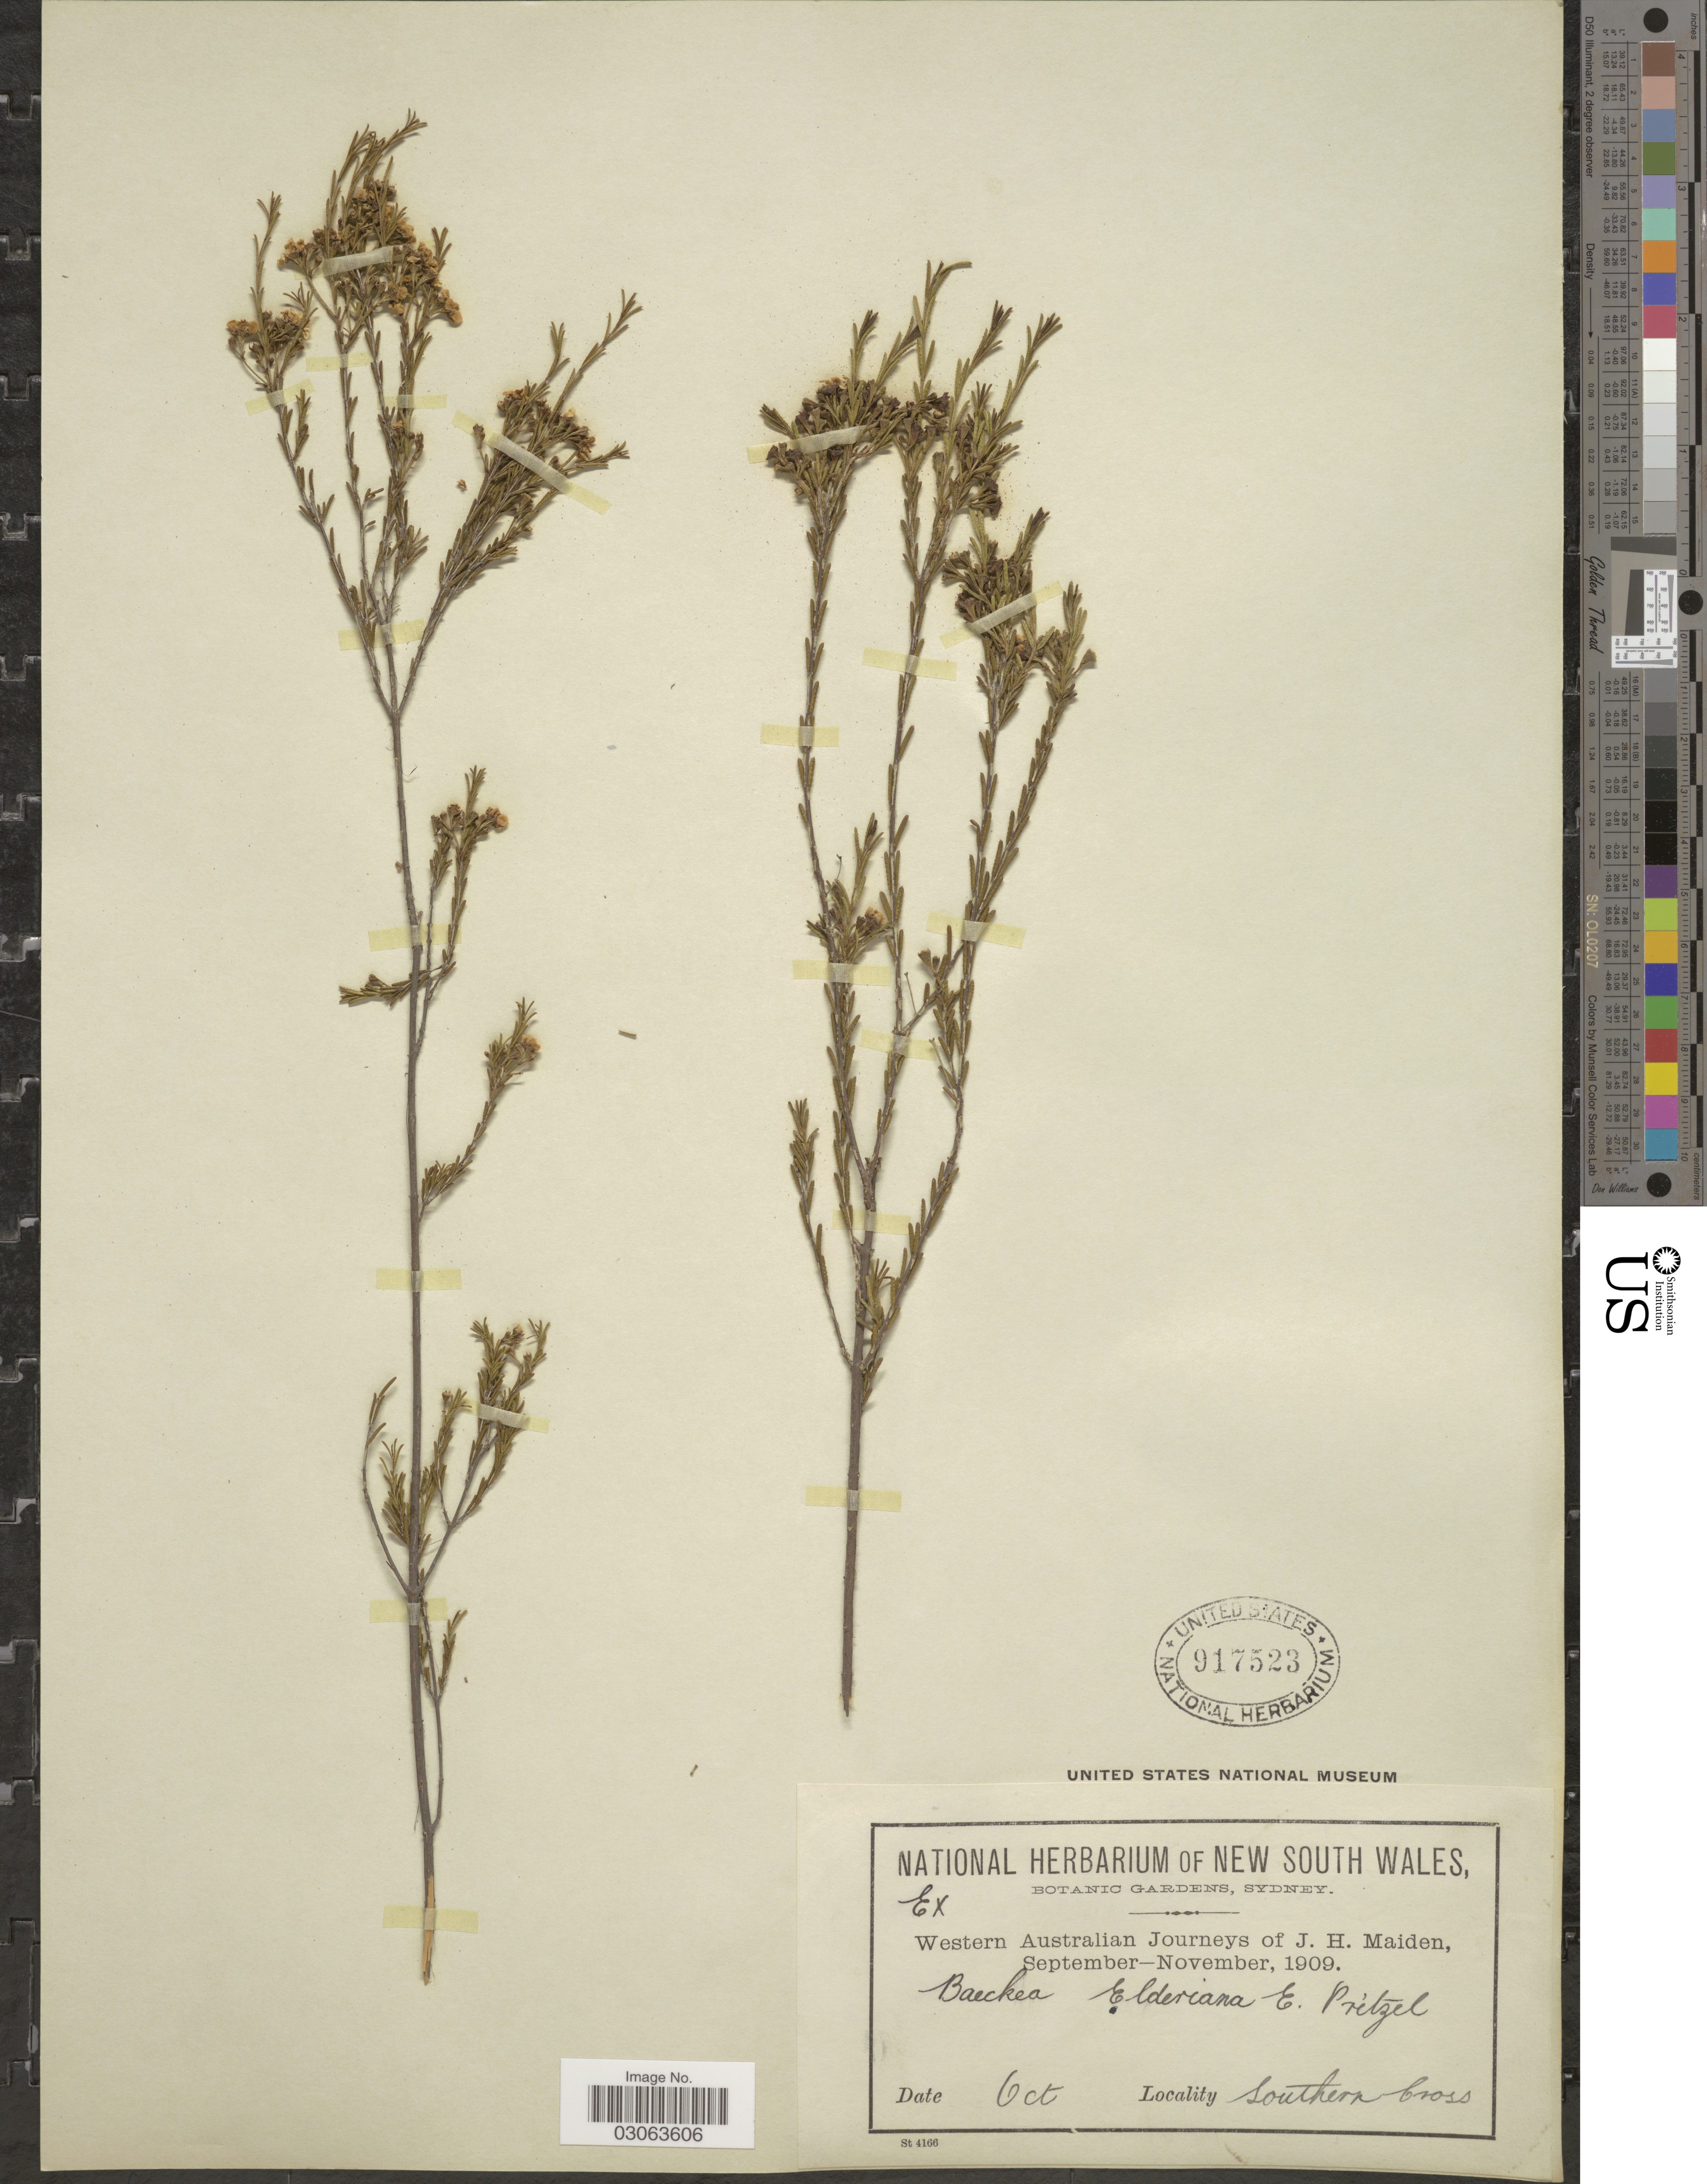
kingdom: Plantae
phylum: Tracheophyta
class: Magnoliopsida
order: Myrtales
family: Myrtaceae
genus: Baeckea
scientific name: Baeckea elderiana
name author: E. Pritz.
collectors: J. Maiden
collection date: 1909-10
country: Australia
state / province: Western Australia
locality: Southern Cross.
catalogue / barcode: US 917523